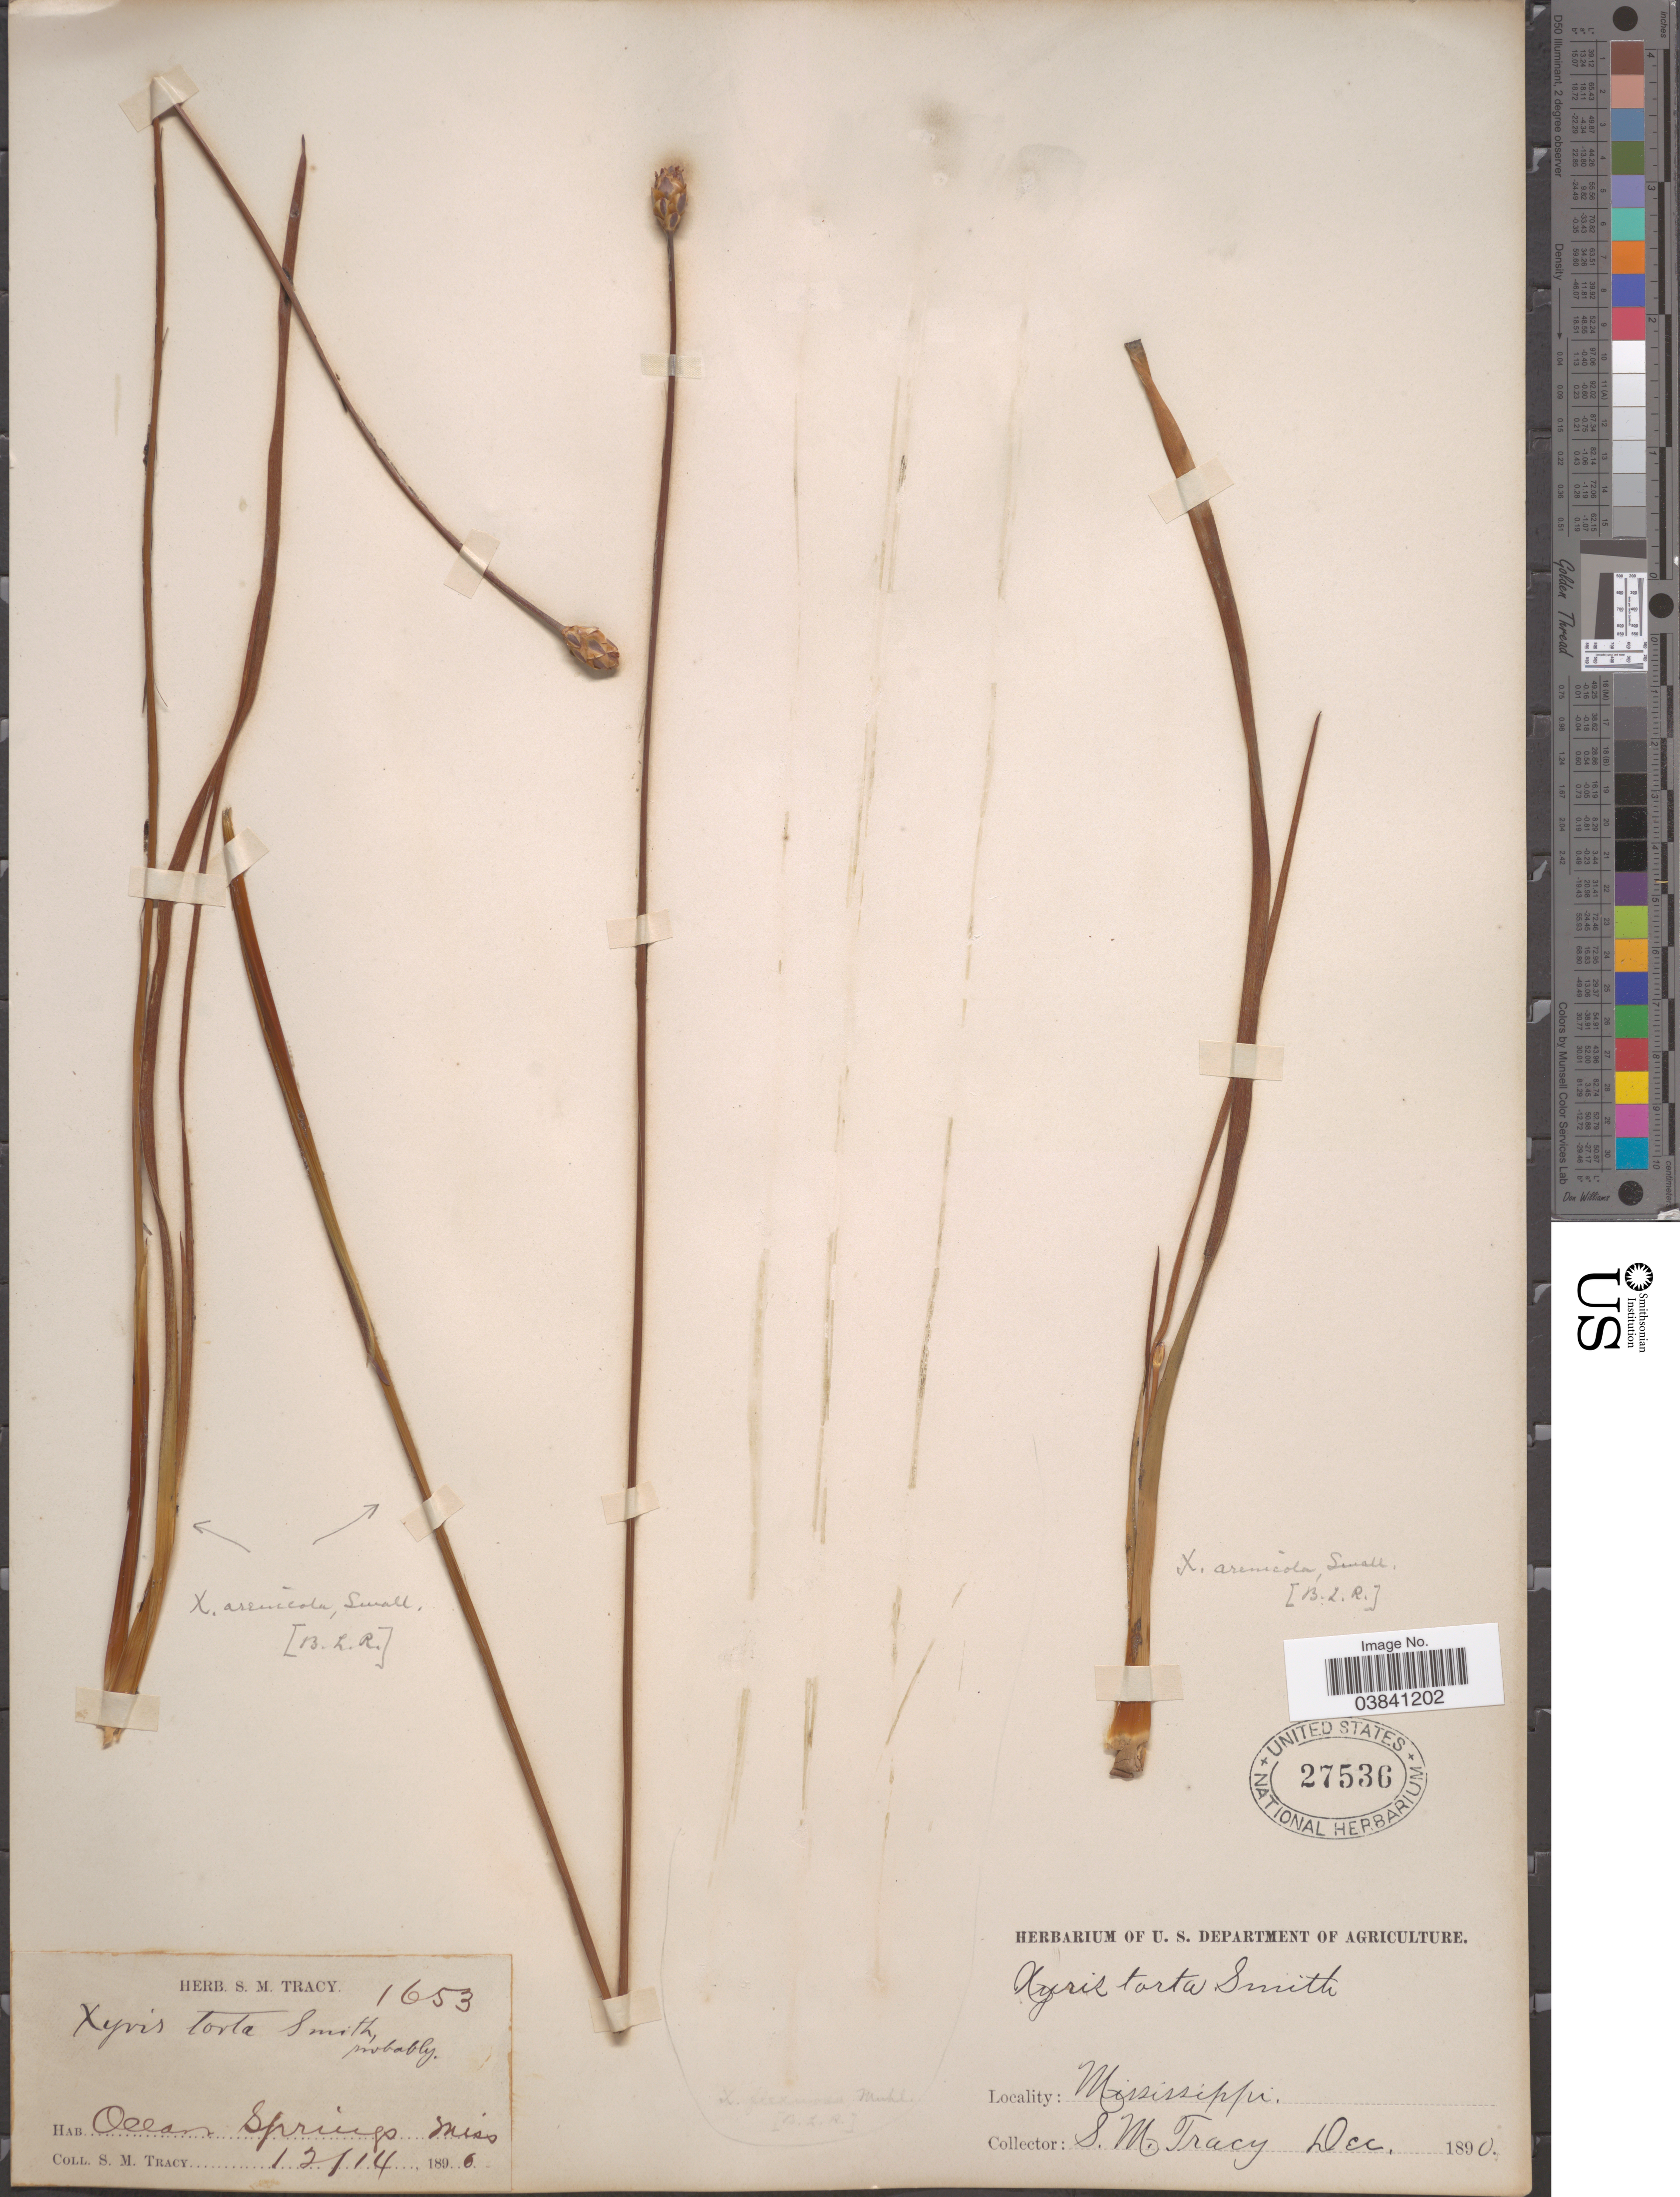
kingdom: Plantae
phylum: Tracheophyta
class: Liliopsida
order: Poales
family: Xyridaceae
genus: Xyris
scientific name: Xyris caroliniana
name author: Walter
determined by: Strong, Mark T., (BOT), Smithsonian Institution - National Museum of Natural History (UNITED STATES)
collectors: S. M. Tracy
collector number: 1653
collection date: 1890-12-14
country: United States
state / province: Mississippi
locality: Ocean Springs.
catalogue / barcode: US 27536